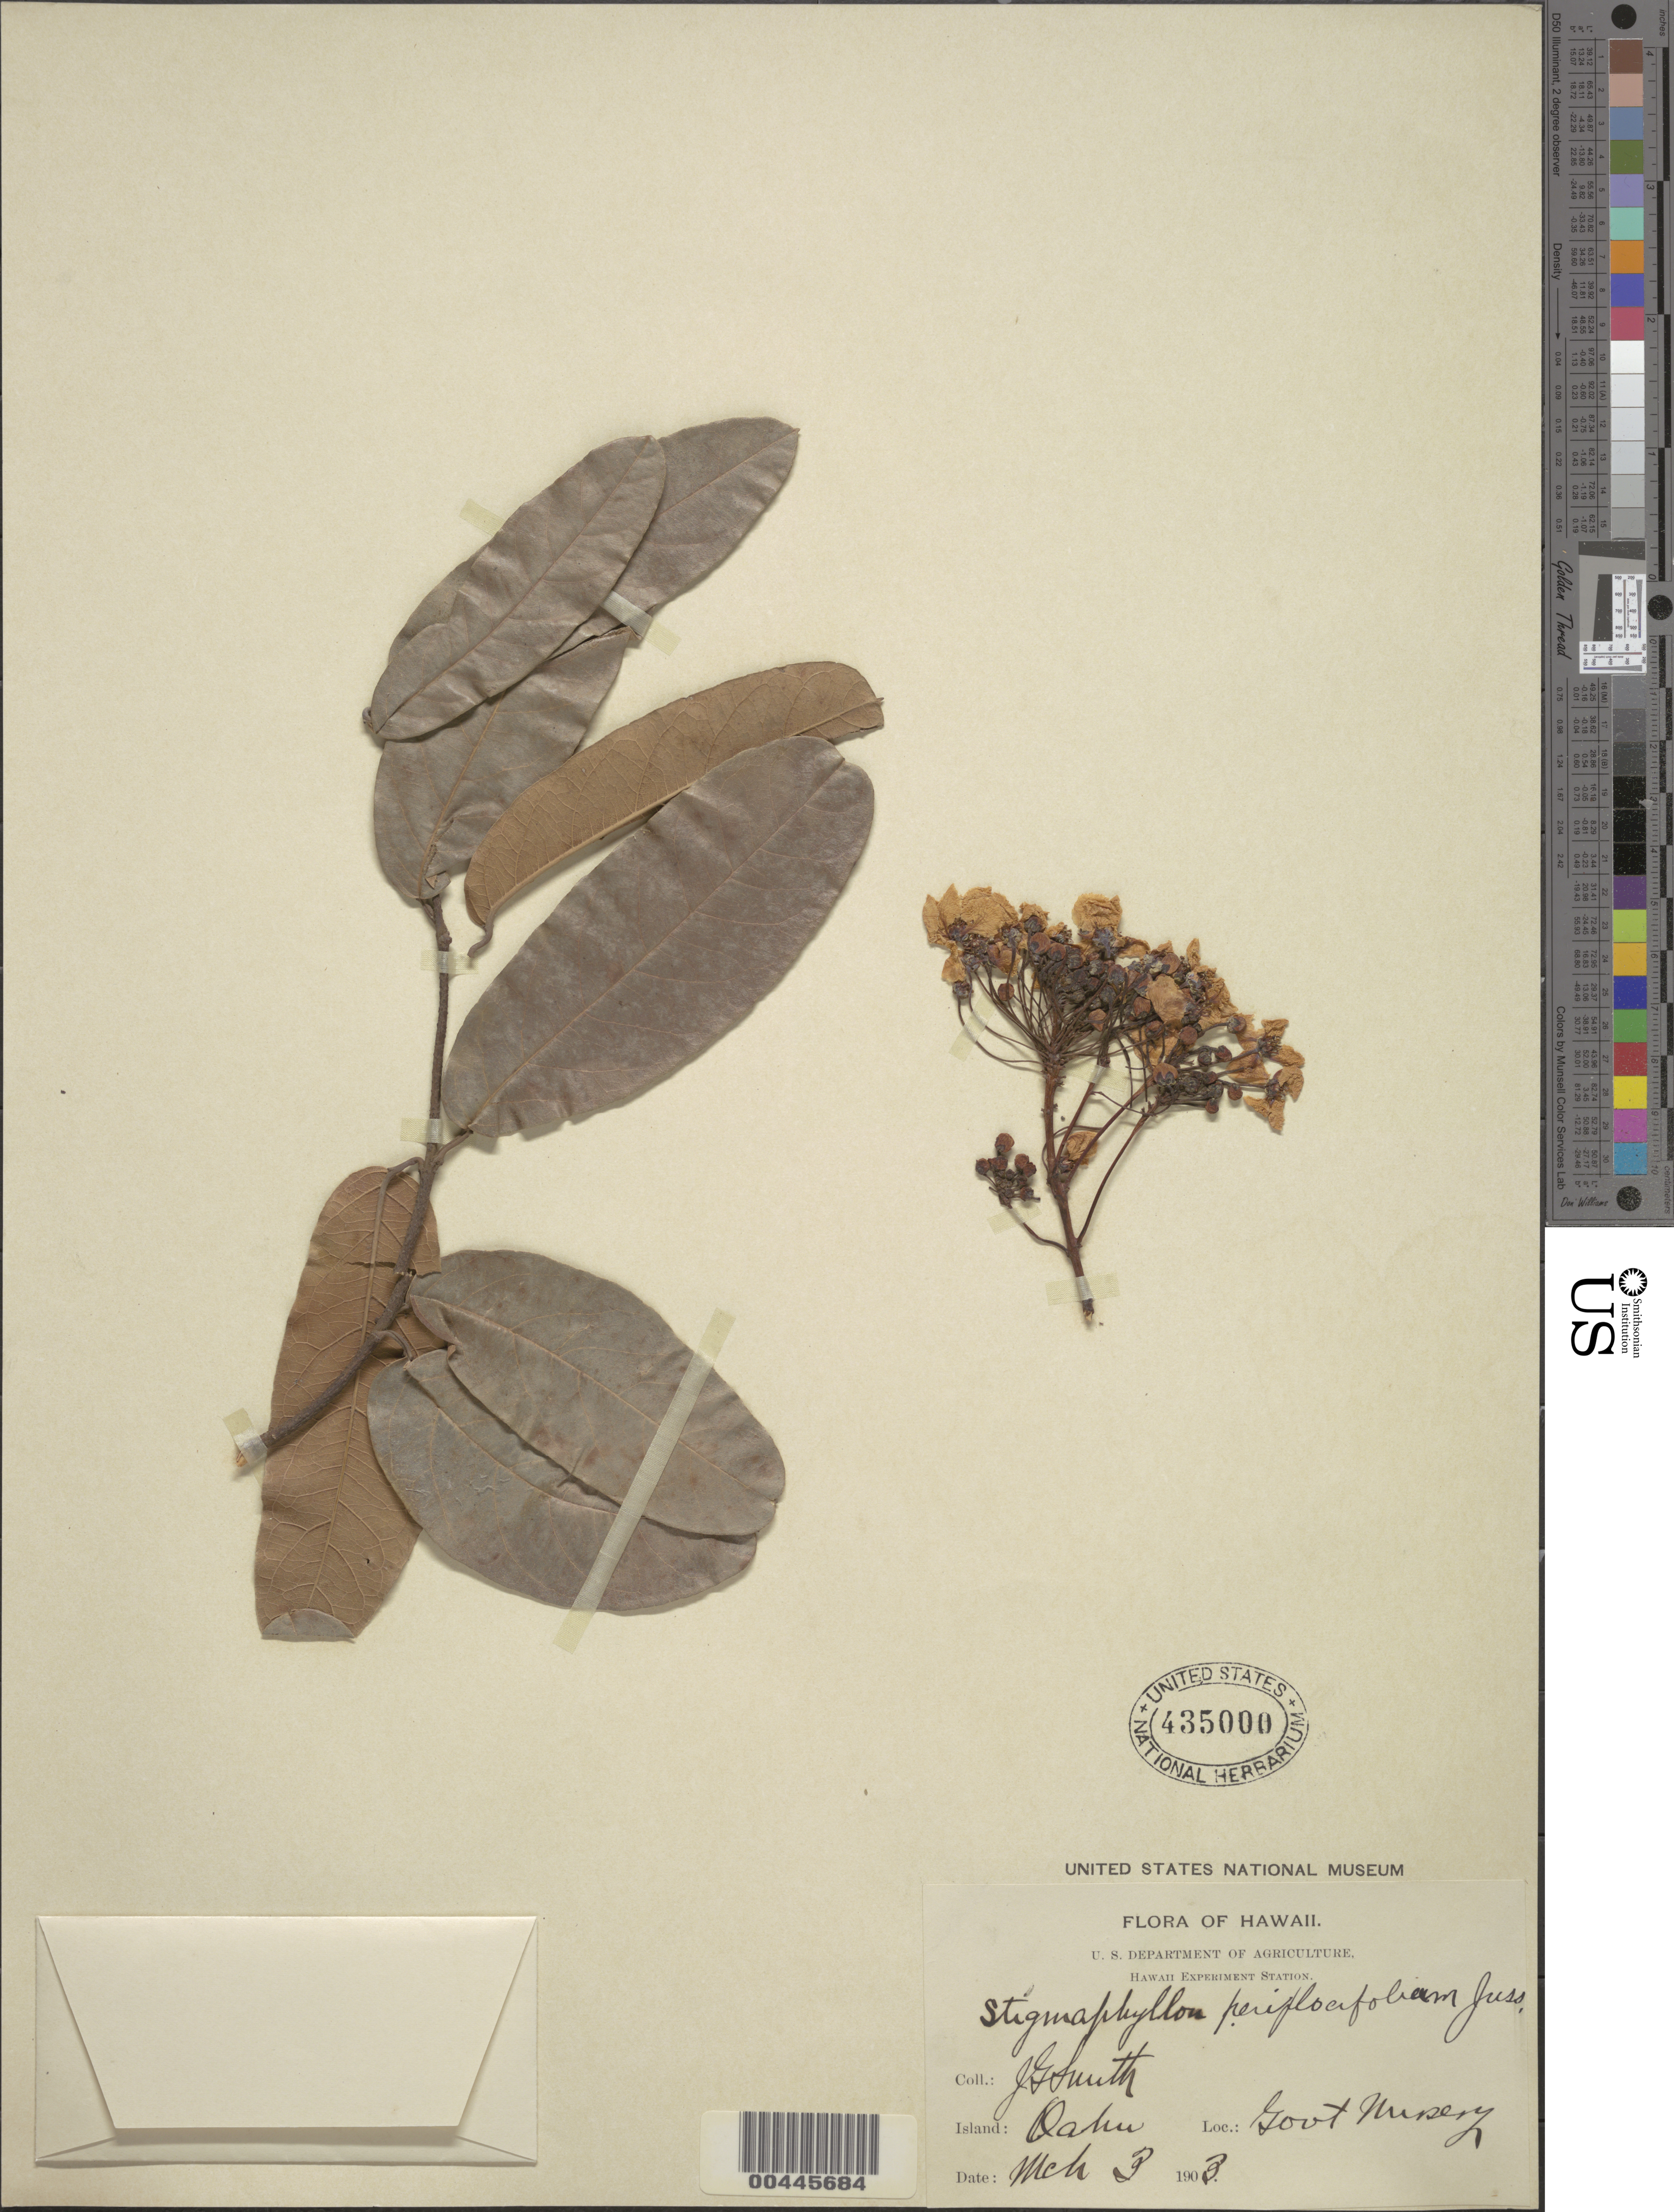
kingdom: Plantae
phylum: Tracheophyta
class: Magnoliopsida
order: Malpighiales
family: Malpighiaceae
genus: Stigmaphyllon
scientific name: Stigmaphyllon periplocifolium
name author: (Desf. ex DC.) A. Juss.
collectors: J. G. Smith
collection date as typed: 3 Mar 1903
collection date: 1903-03-03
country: United States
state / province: Hawaii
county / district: Honolulu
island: Oahu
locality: Govt Nursery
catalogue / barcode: US 435000